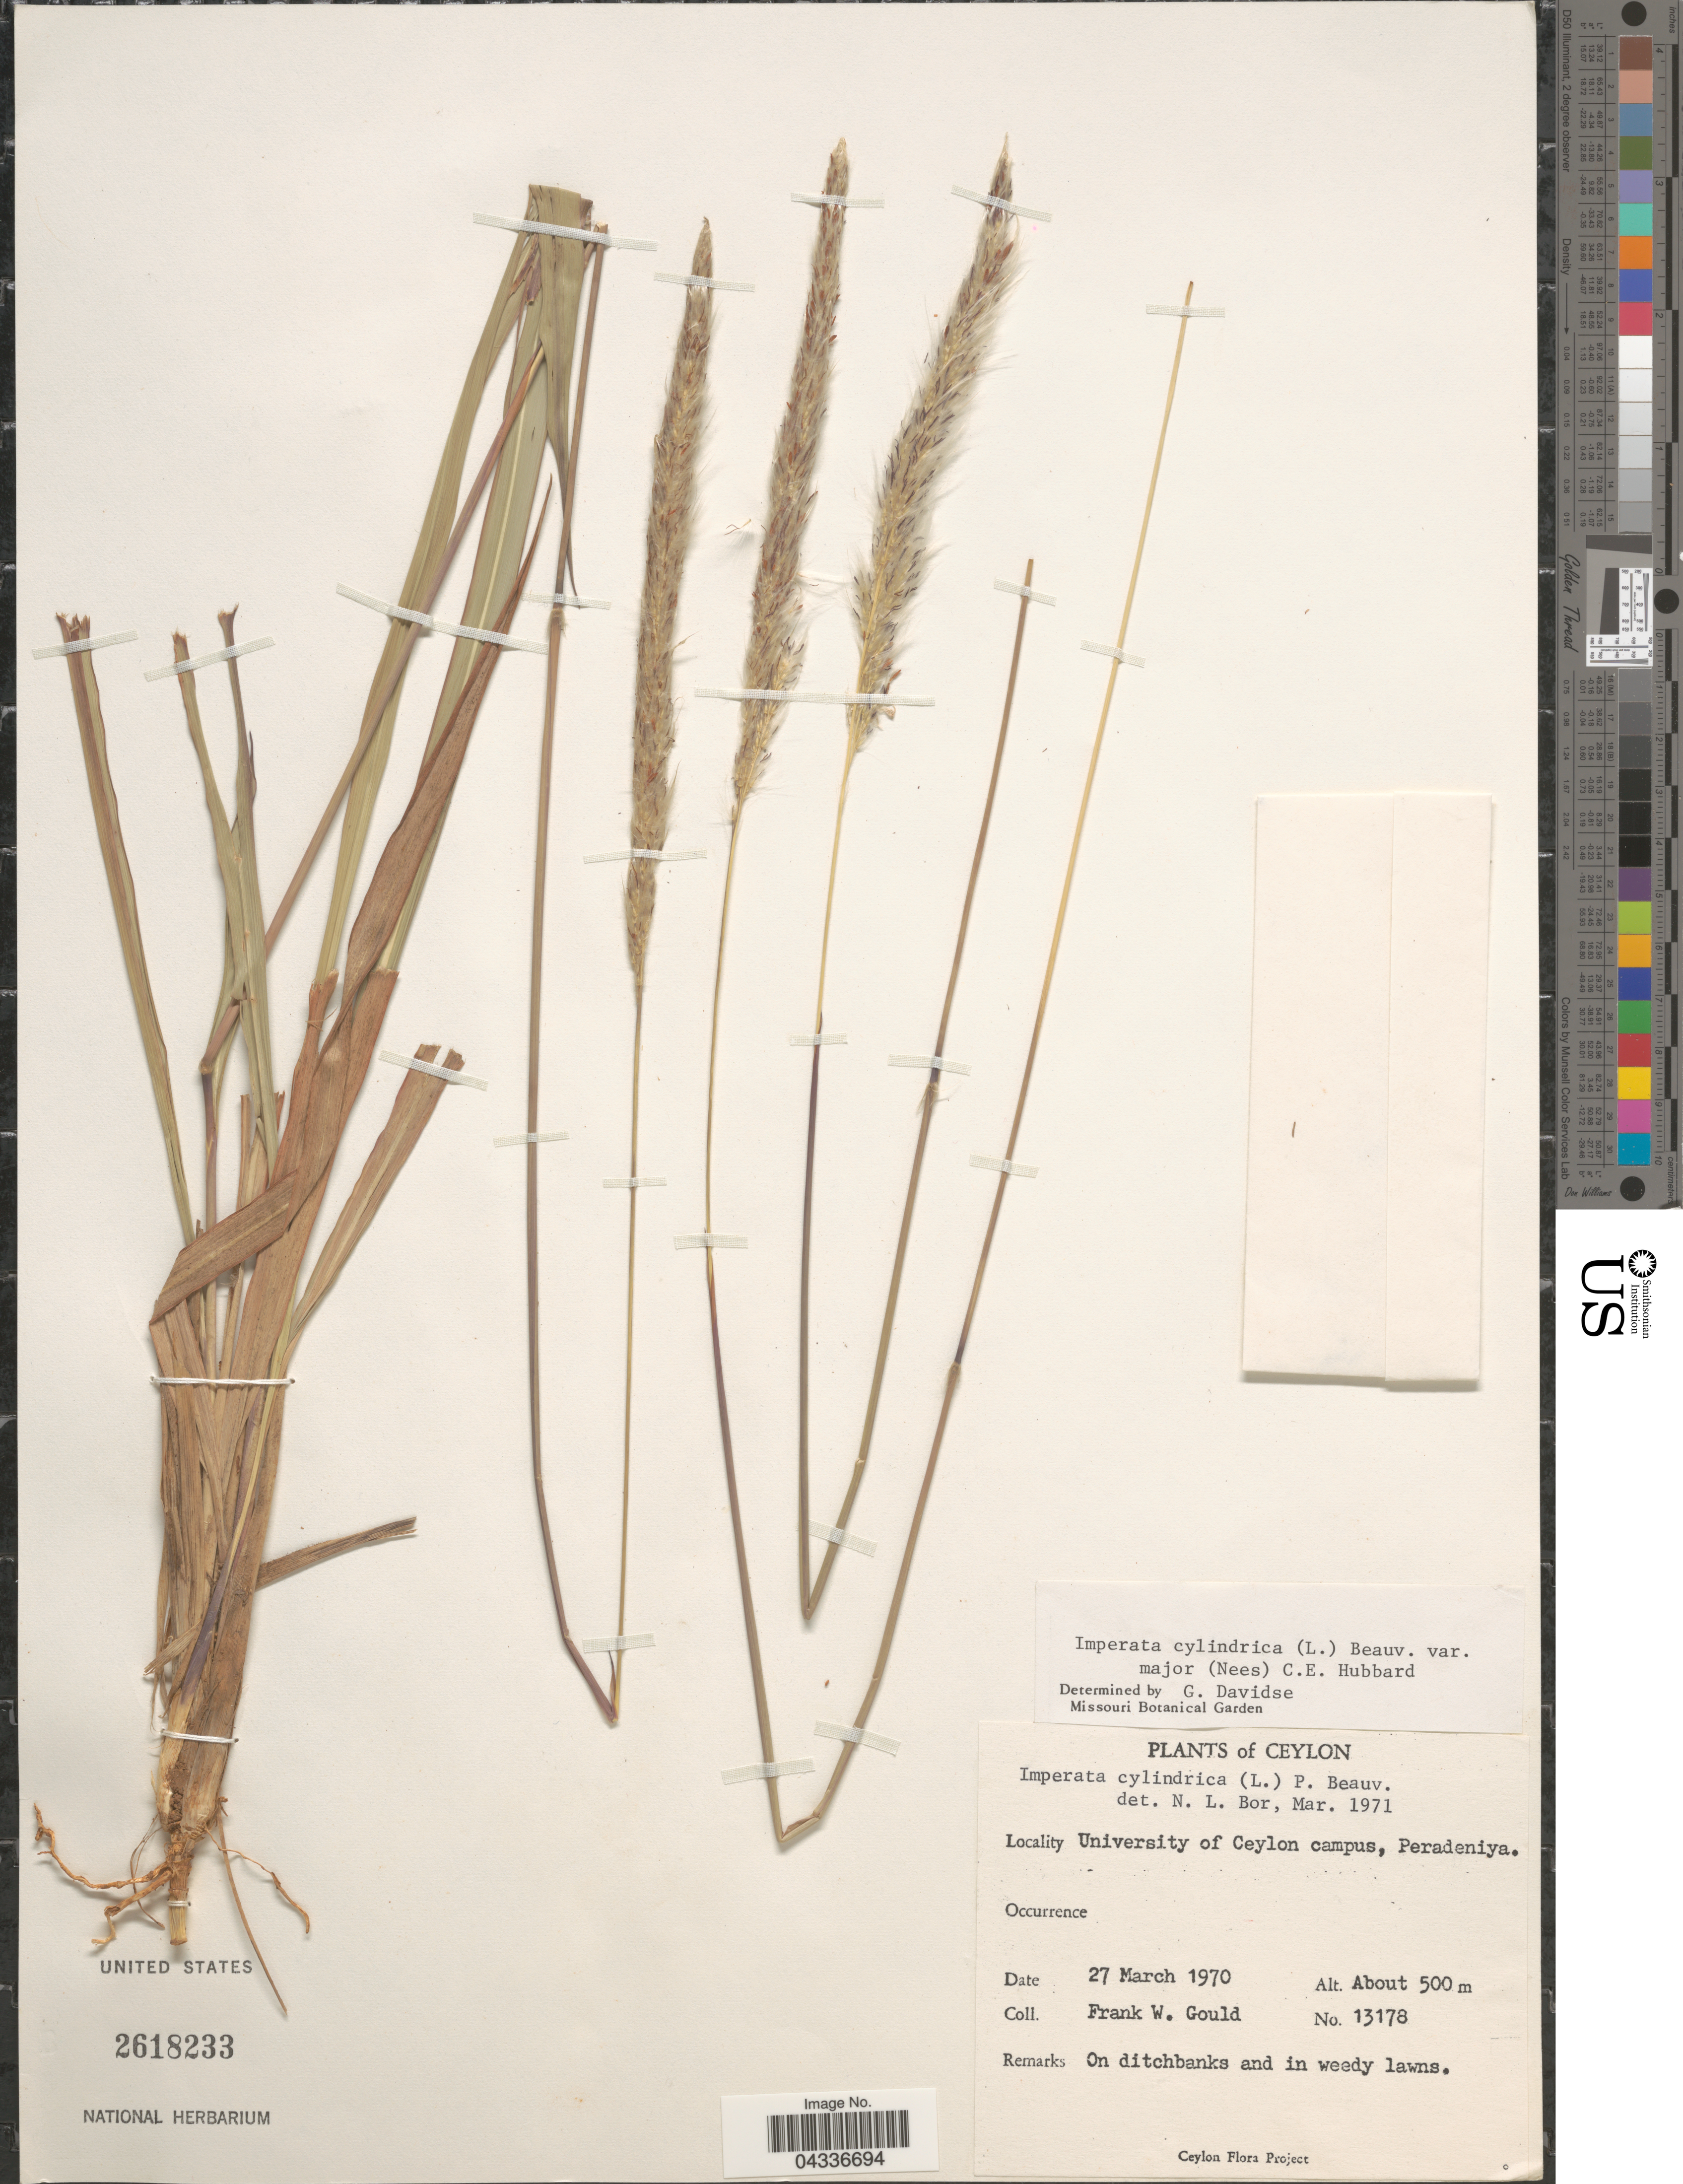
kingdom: Plantae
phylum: Tracheophyta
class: Liliopsida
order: Poales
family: Poaceae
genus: Imperata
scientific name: Imperata cylindrica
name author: (L.) P. Beauv.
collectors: F. W. Gould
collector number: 13178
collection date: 1970-03-27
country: Sri Lanka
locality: Ceylon. University of Ceylon campus, Peradeniya.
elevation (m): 500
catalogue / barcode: US 2618233